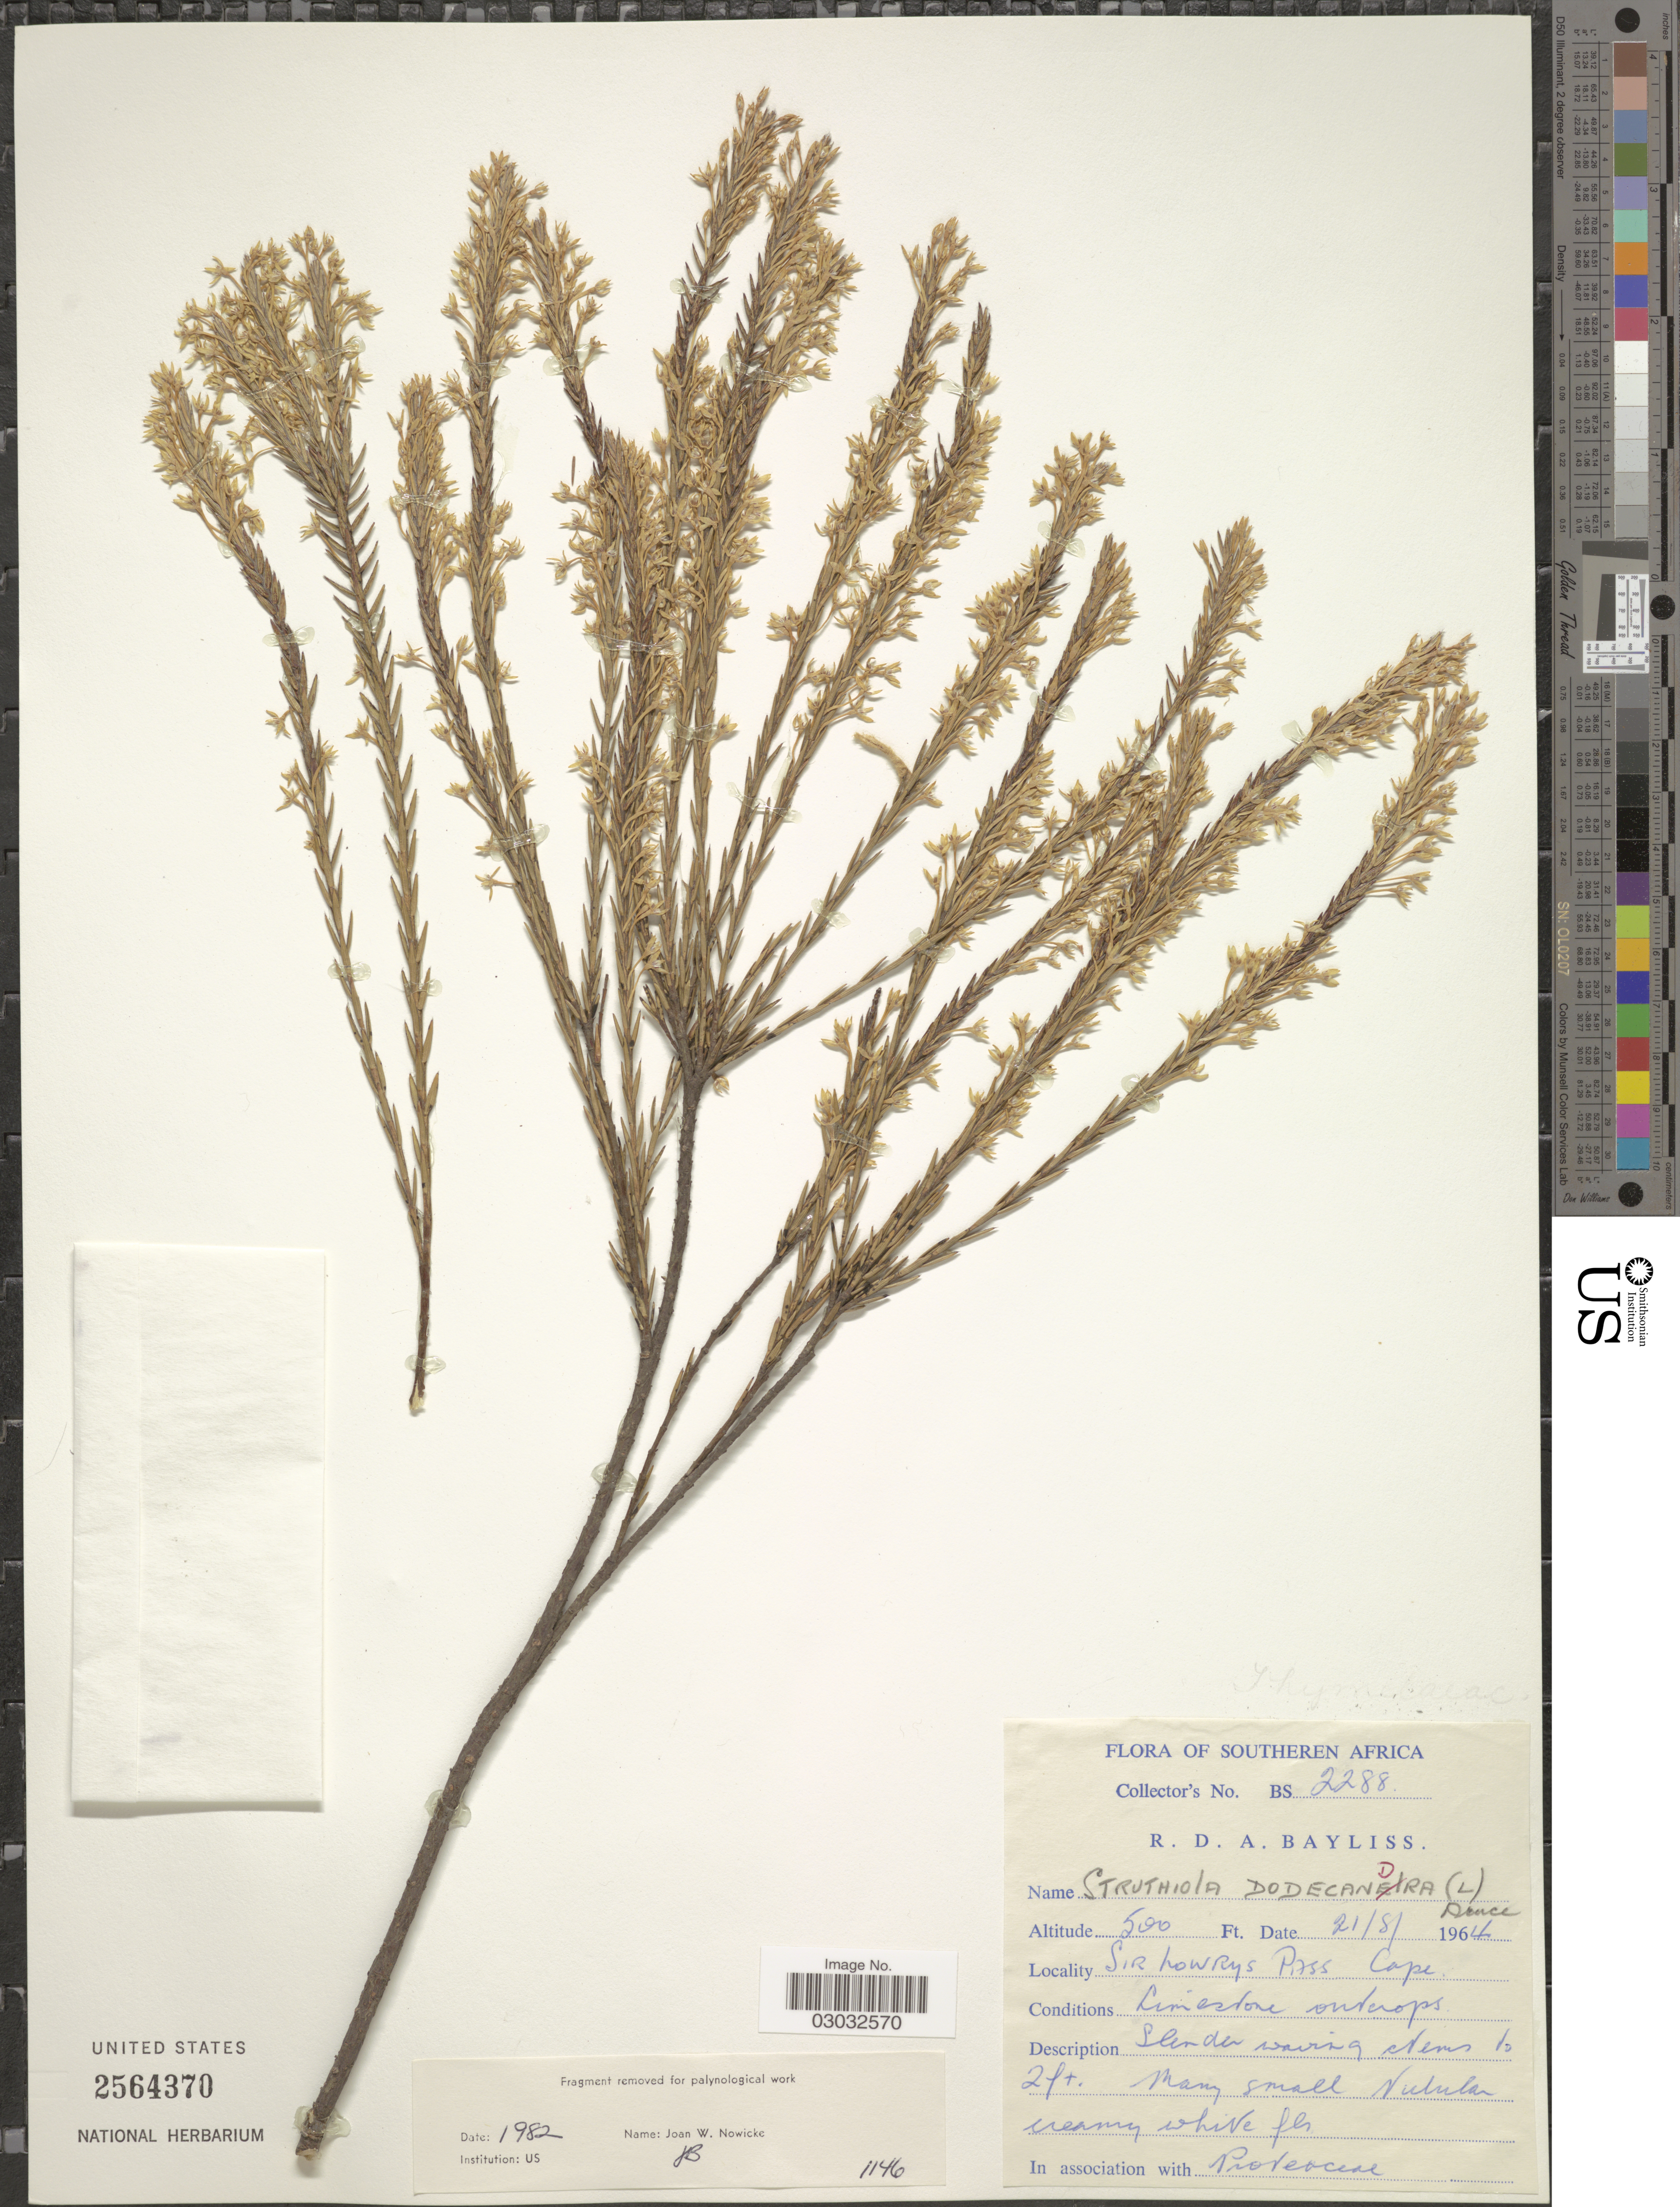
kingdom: Plantae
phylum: Tracheophyta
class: Magnoliopsida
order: Malvales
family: Thymelaeaceae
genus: Struthiola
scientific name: Struthiola dodecandra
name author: (L.) Druce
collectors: R. Bayliss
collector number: BS2288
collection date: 1964-08-21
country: South Africa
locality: Southern Cape. Sir Lowrys Pass. Cape.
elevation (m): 152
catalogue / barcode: US 2564370